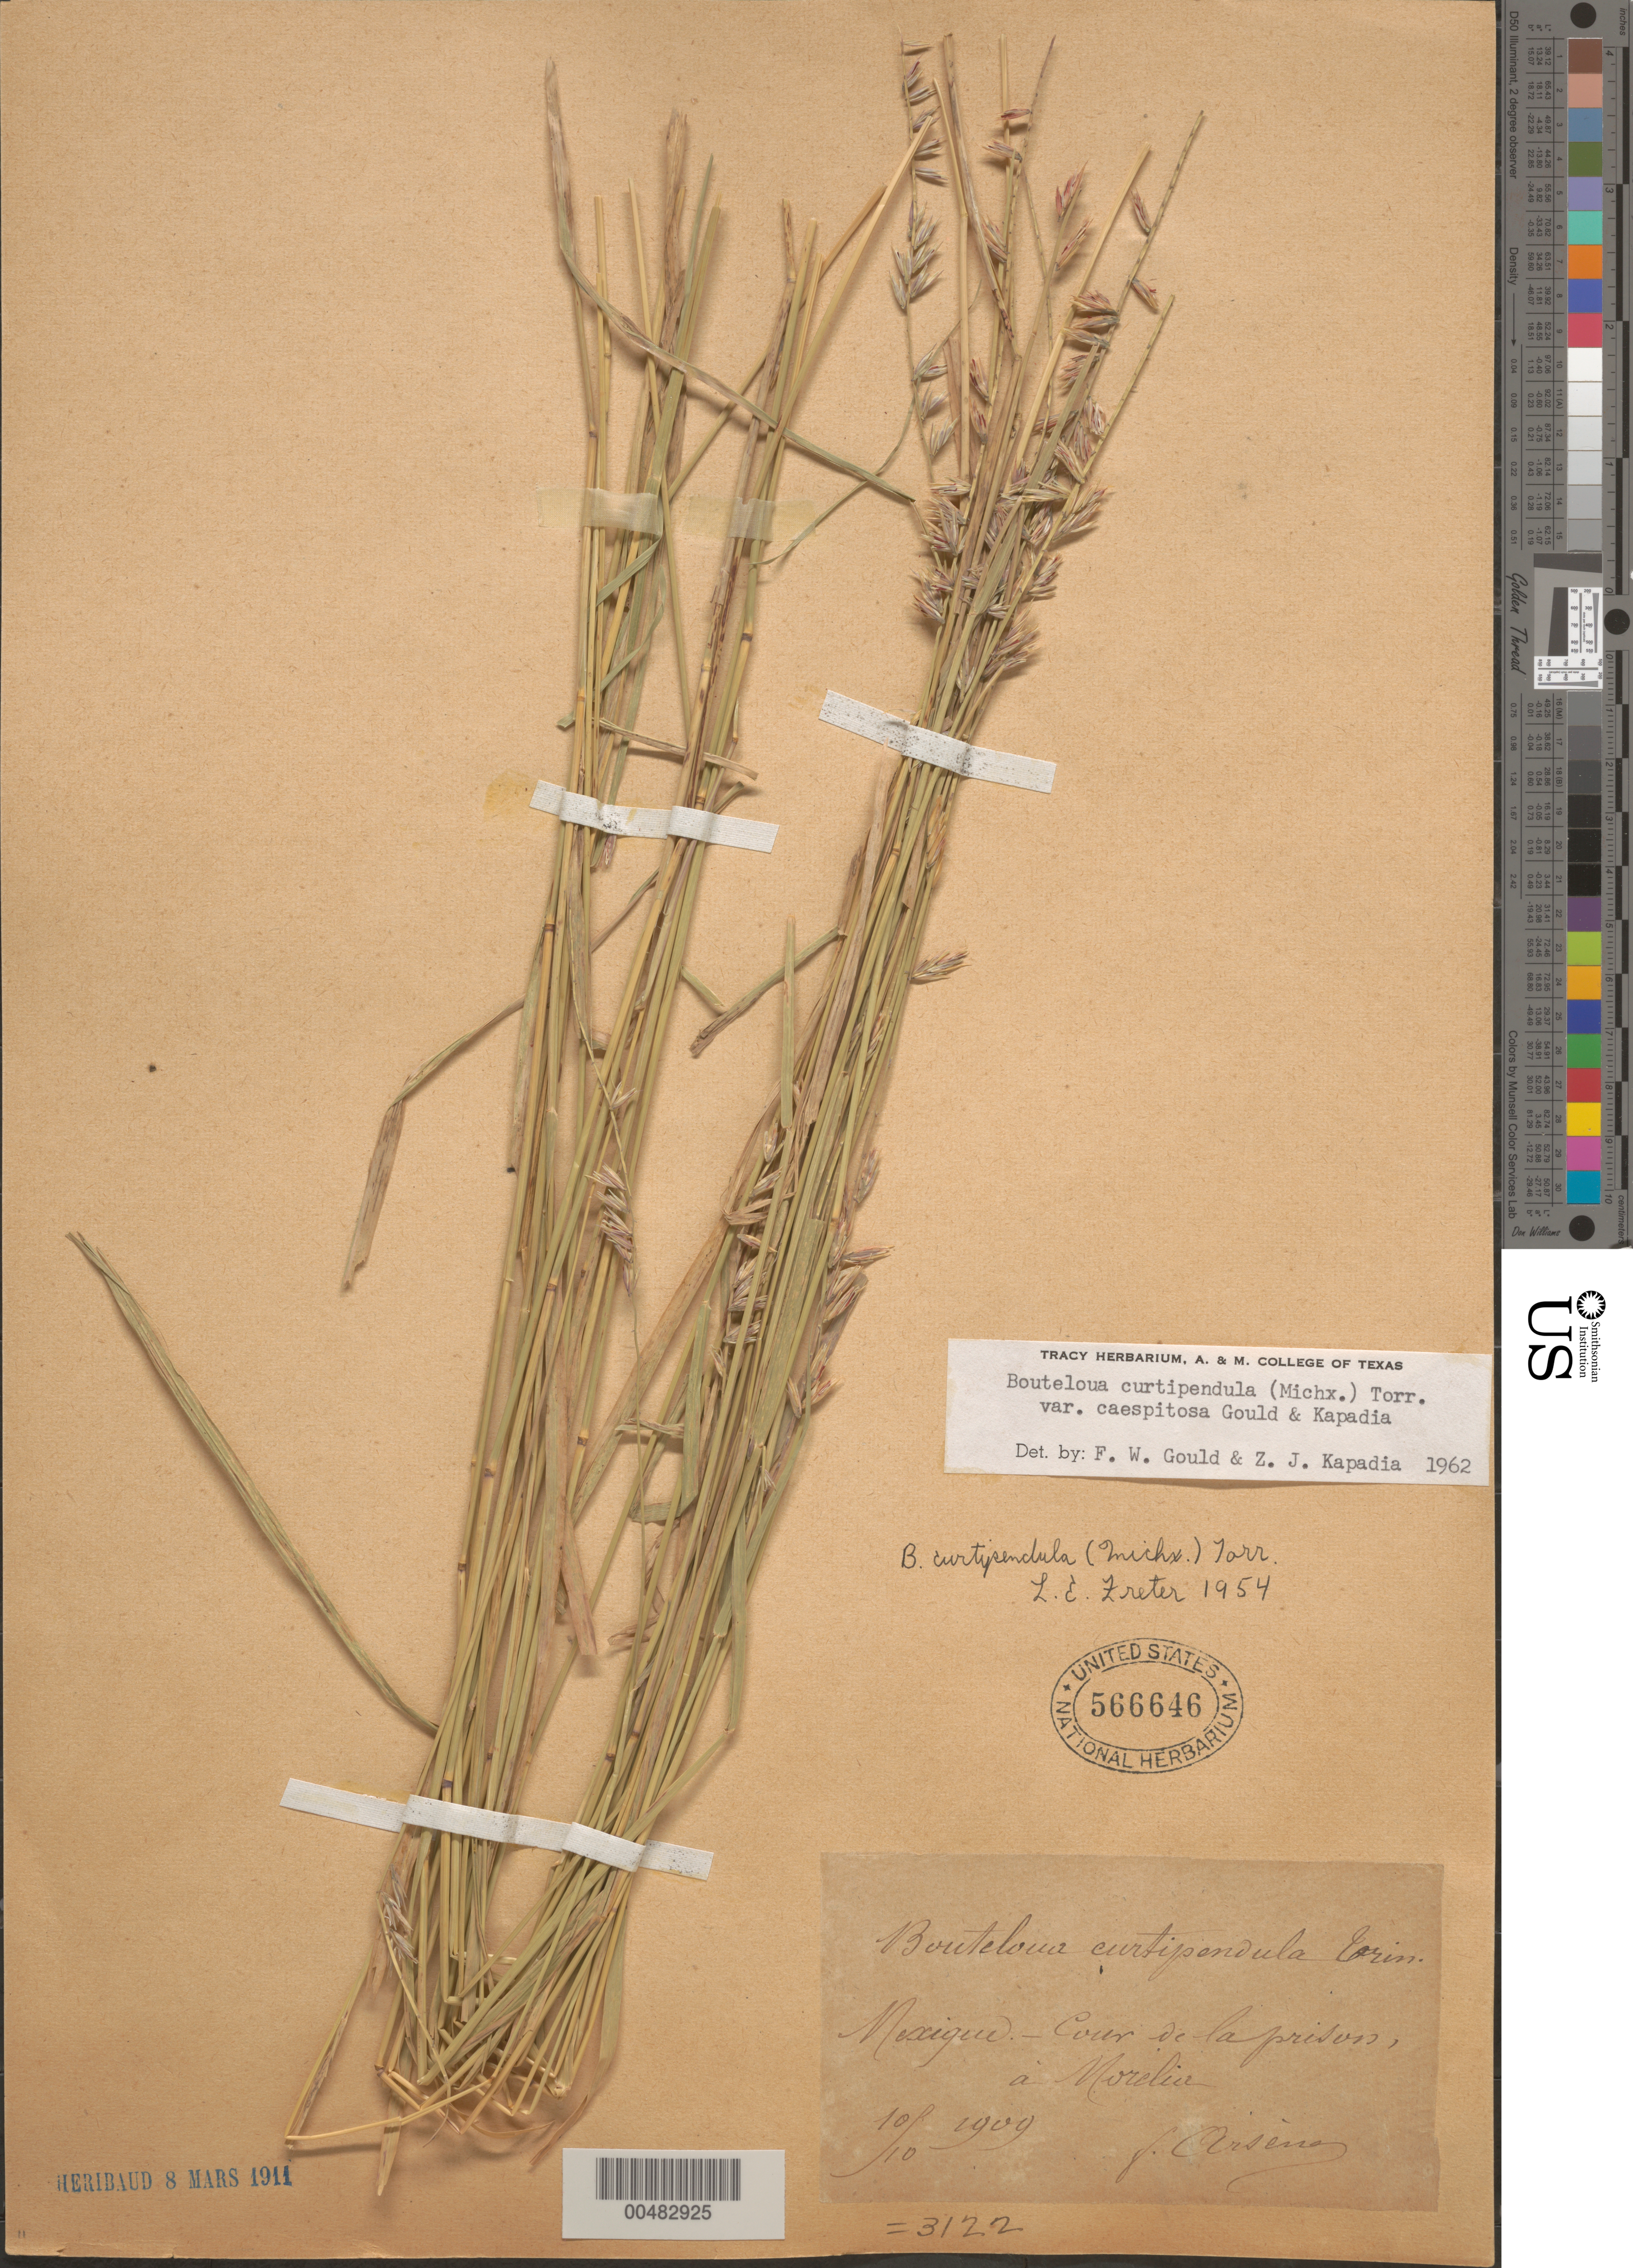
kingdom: Plantae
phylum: Tracheophyta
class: Liliopsida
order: Poales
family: Poaceae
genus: Bouteloua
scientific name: Bouteloua curtipendula var. caespitosa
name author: Gould & Kapadia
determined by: Gould, F. W.; Kapadia, Zarir J.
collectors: Bro. G. Arsène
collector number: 3122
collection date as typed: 10 Oct 1909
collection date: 1909-10-10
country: Mexico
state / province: Michoacán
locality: Cour de la Prison, a Morelia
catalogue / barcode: US 566646